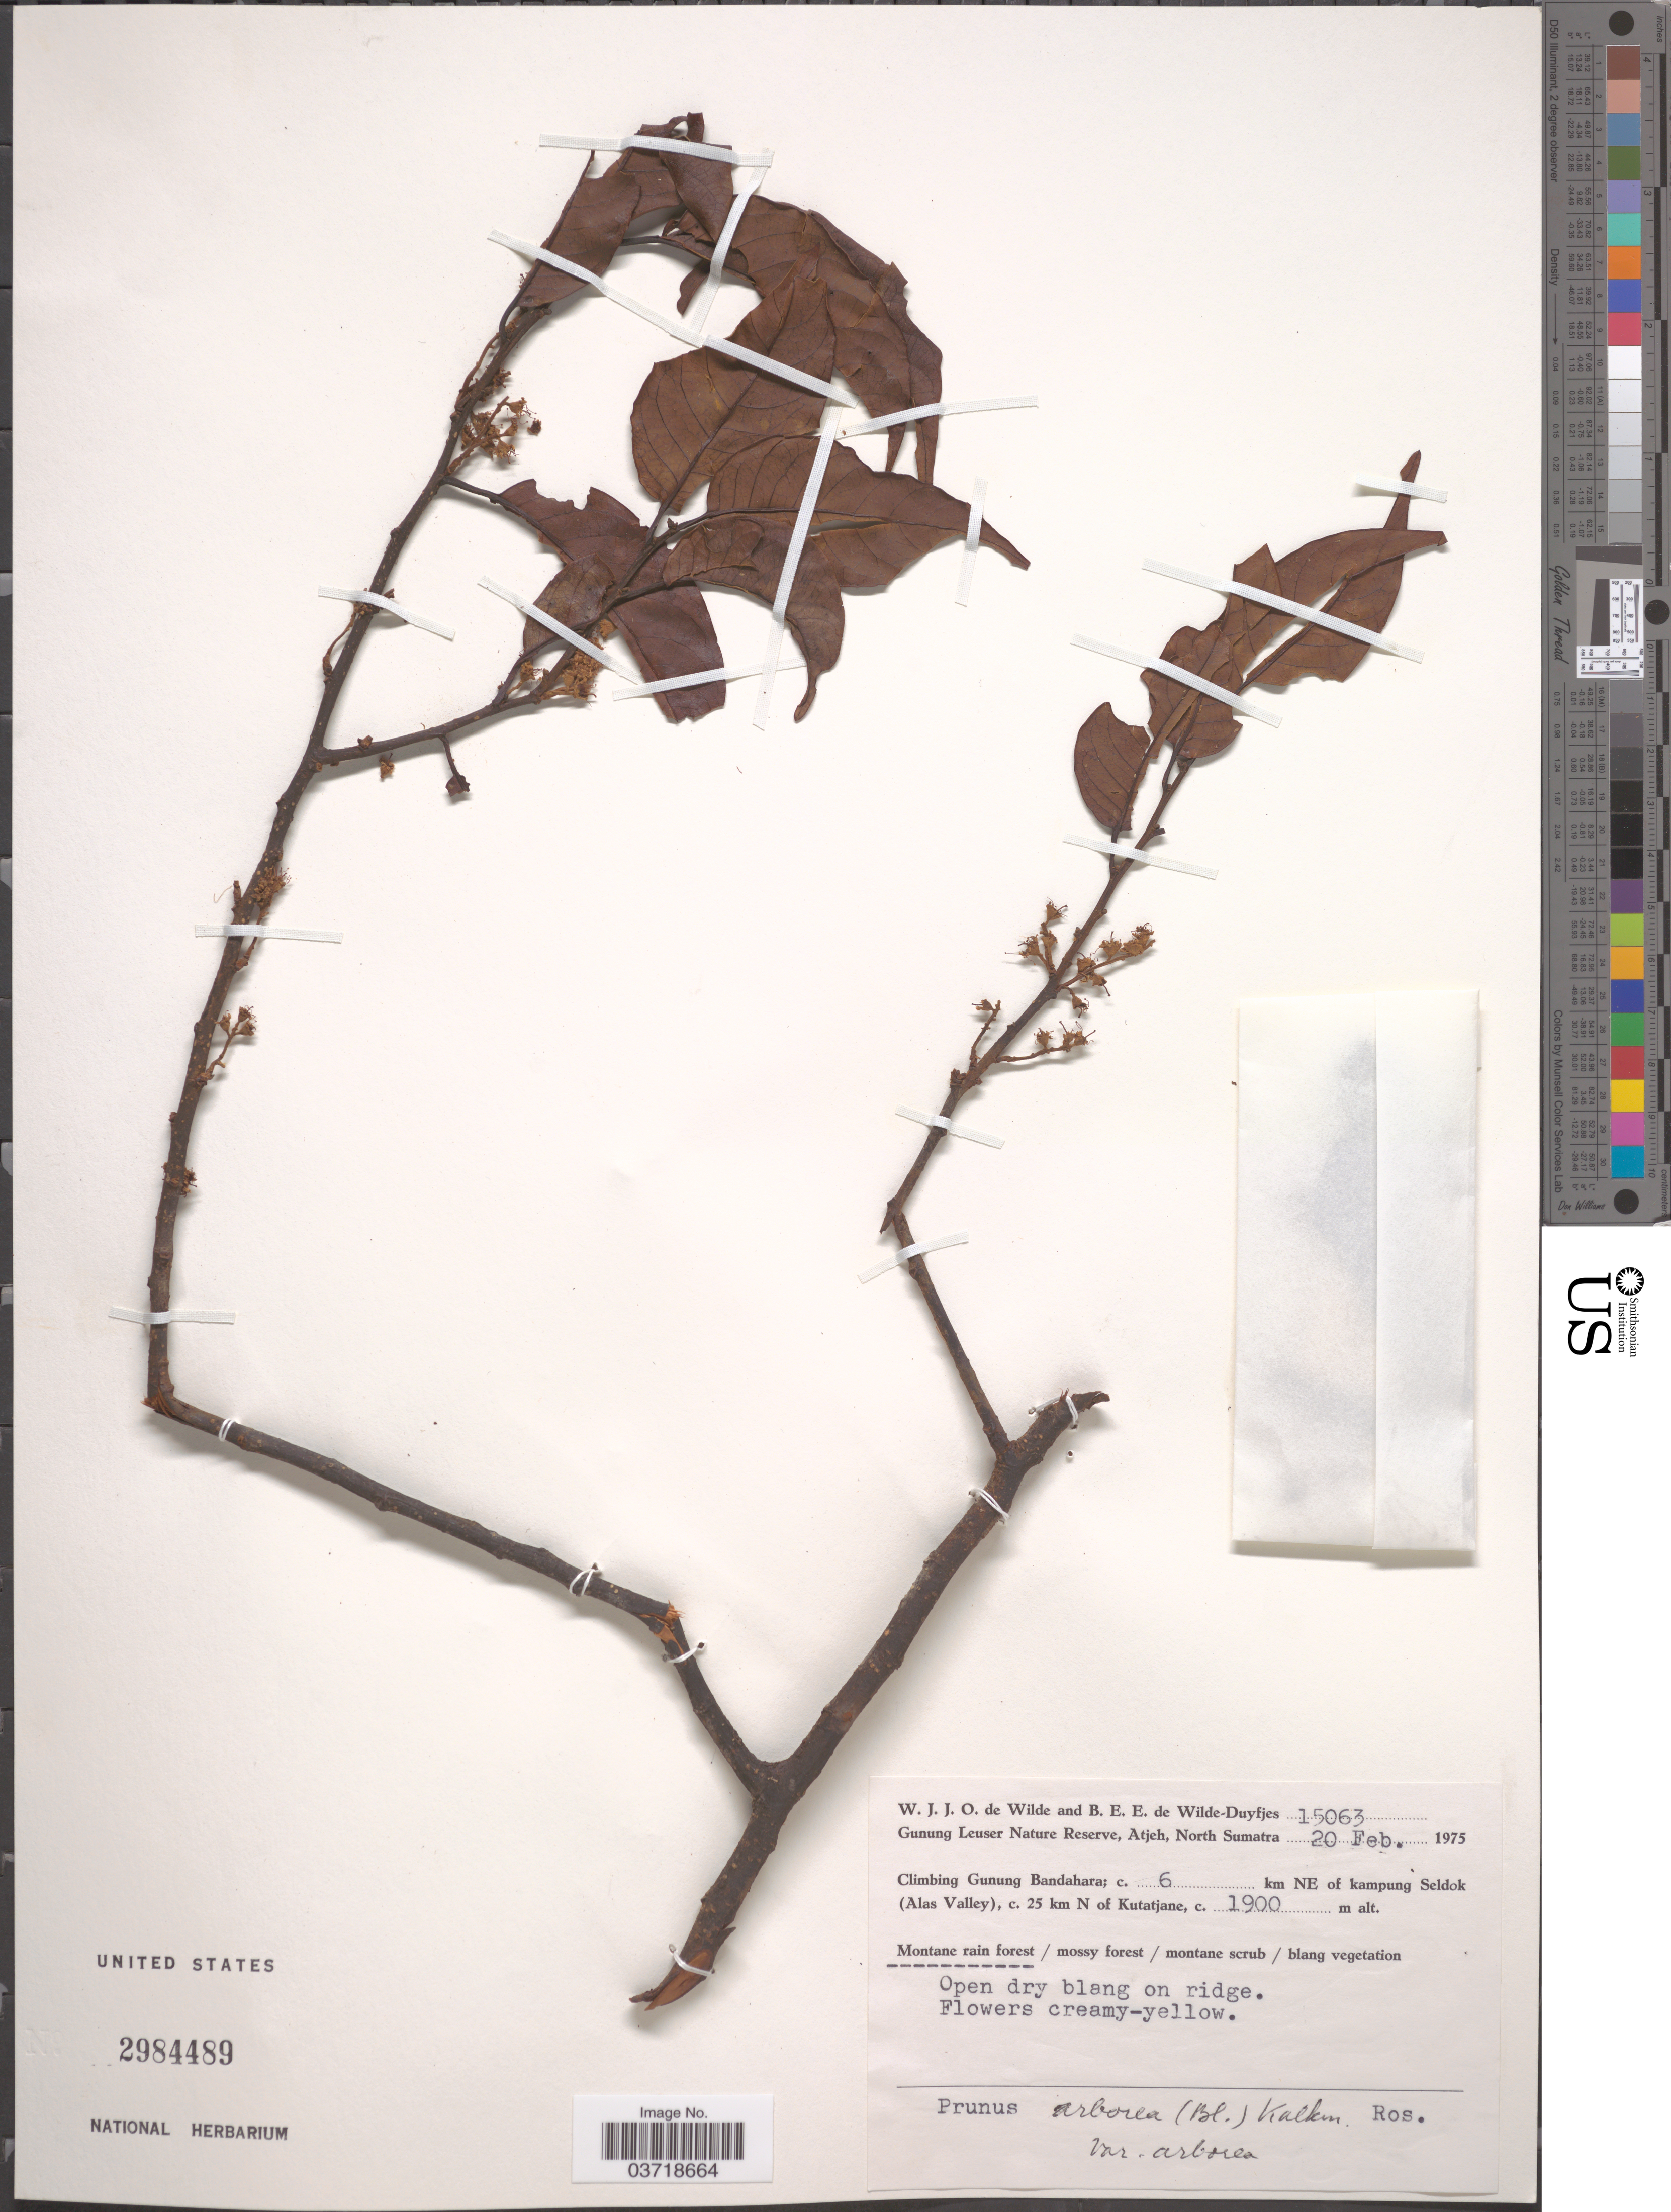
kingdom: Plantae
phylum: Tracheophyta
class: Magnoliopsida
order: Rosales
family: Rosaceae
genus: Prunus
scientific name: Prunus arborea var. arborea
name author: (Blume) Kalkman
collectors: W. J. de Wilde & B. E. de Wilde-Duyfjes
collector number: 15063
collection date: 1975-02-20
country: Indonesia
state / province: Sumatra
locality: Gunung Leuser Nature Reserve, Atjeh, North Sumatra. Climbing Gunung Bandahara; c. 6 km NE of kampung Seldok (Alas Valley), c. 25 km N of Kutatjane.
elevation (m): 1900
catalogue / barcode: US 2984489